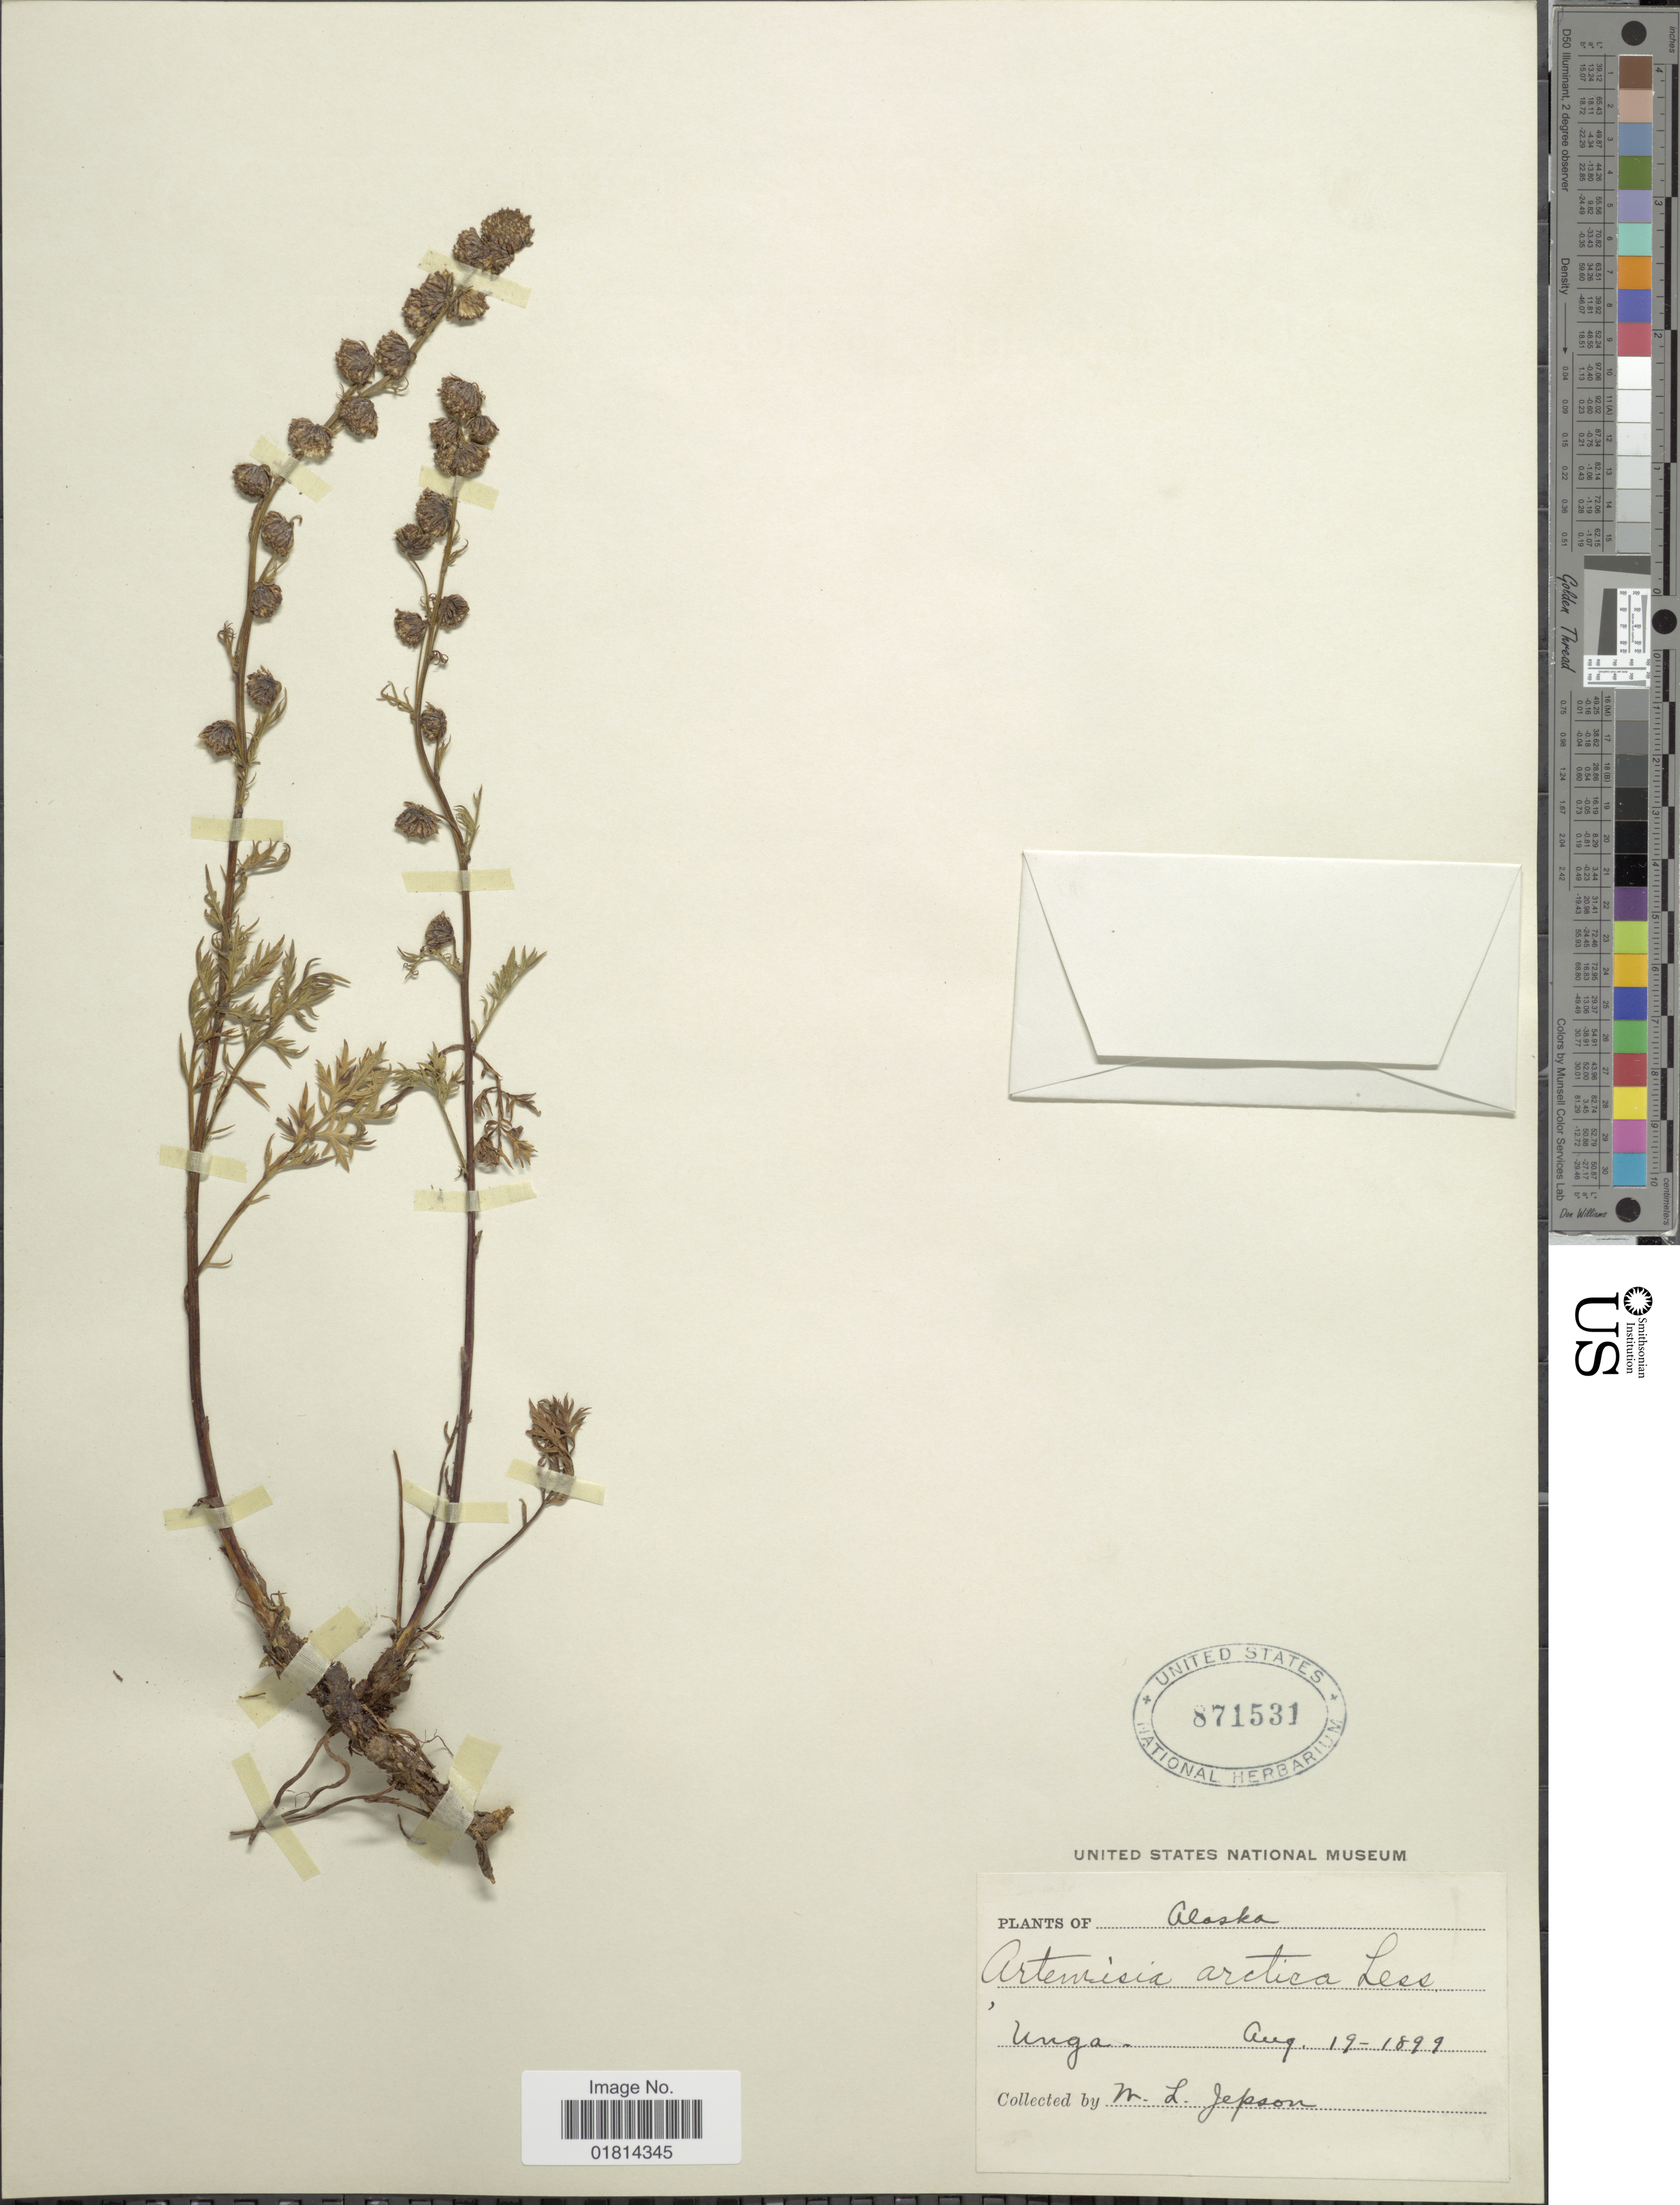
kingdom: Plantae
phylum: Tracheophyta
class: Magnoliopsida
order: Asterales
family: Asteraceae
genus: Artemisia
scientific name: Artemisia arctica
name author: Less.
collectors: W. L. Jepson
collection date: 1899-08-19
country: United States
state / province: Alaska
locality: Unga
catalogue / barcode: US 871531